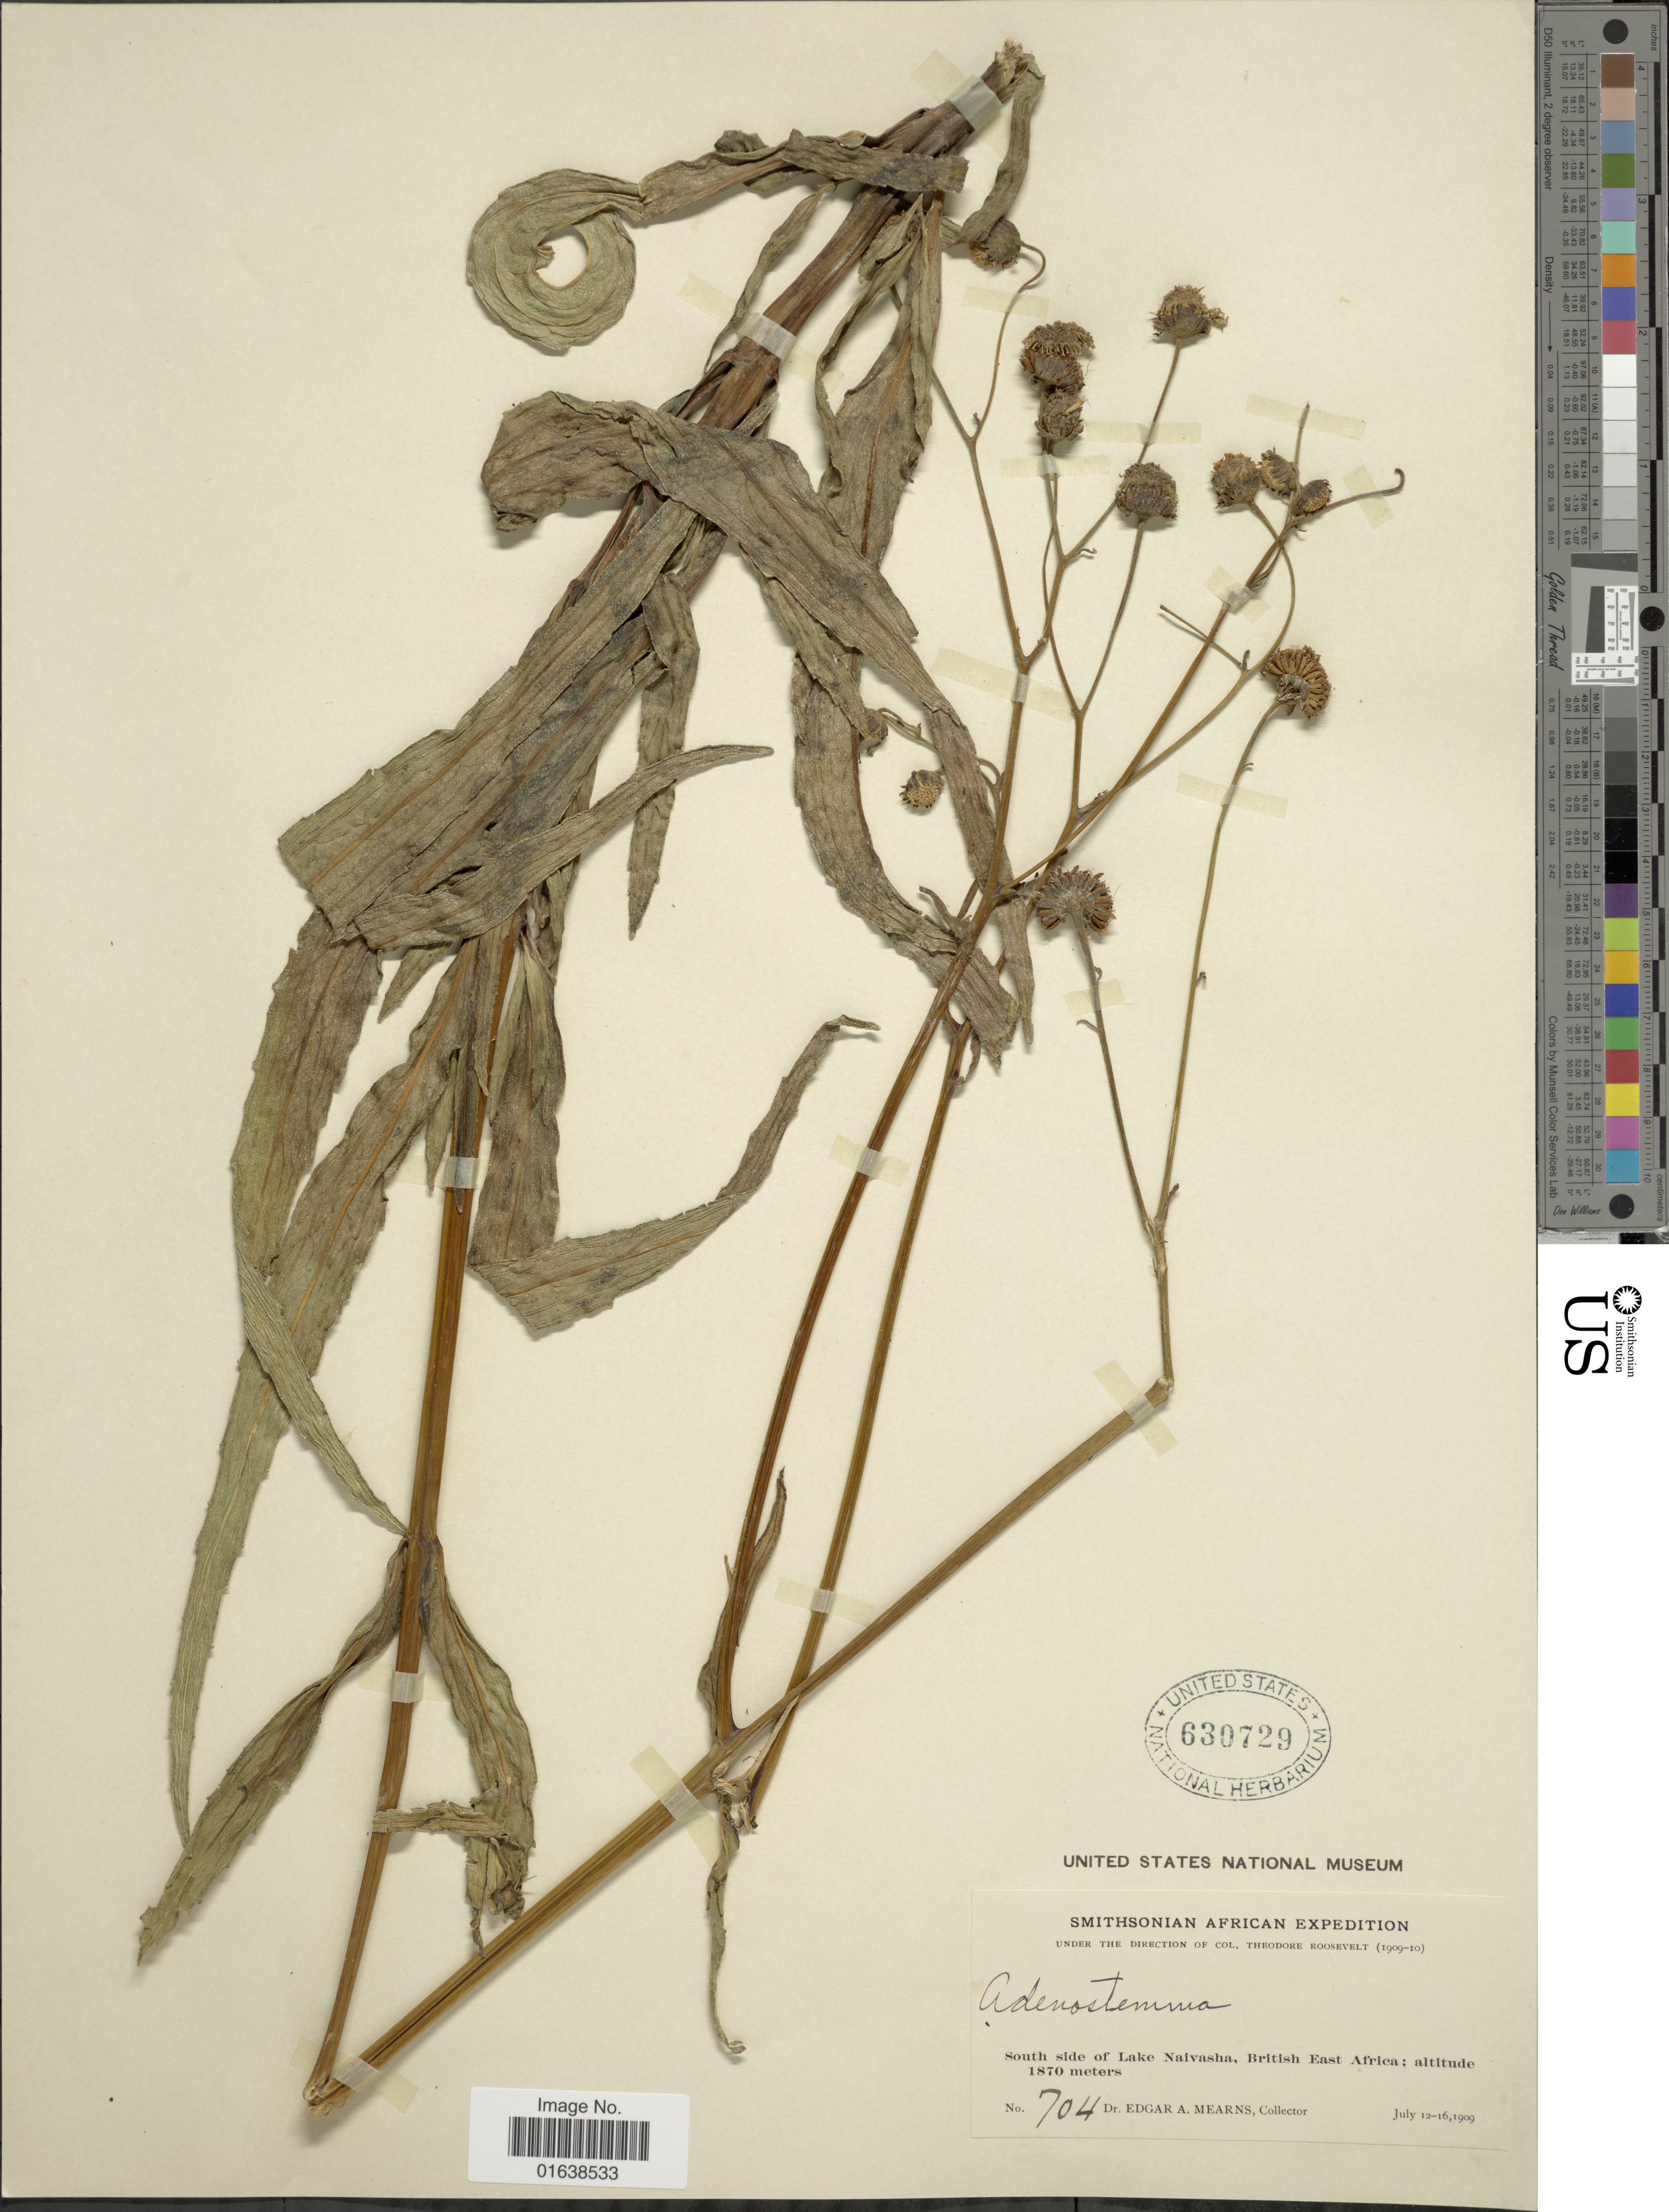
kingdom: Plantae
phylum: Tracheophyta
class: Magnoliopsida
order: Asterales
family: Asteraceae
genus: Adenostemma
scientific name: Adenostemma caffrum var. longifolium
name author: (Chiov.) S.A.L. Sm.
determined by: Dosil Hiriart, Florencia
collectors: E. A. Mearns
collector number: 704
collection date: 1909-07-12/1909-07-16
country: Kenya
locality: South side of Lake Naivasha British East Africa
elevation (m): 1870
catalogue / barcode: US 630729